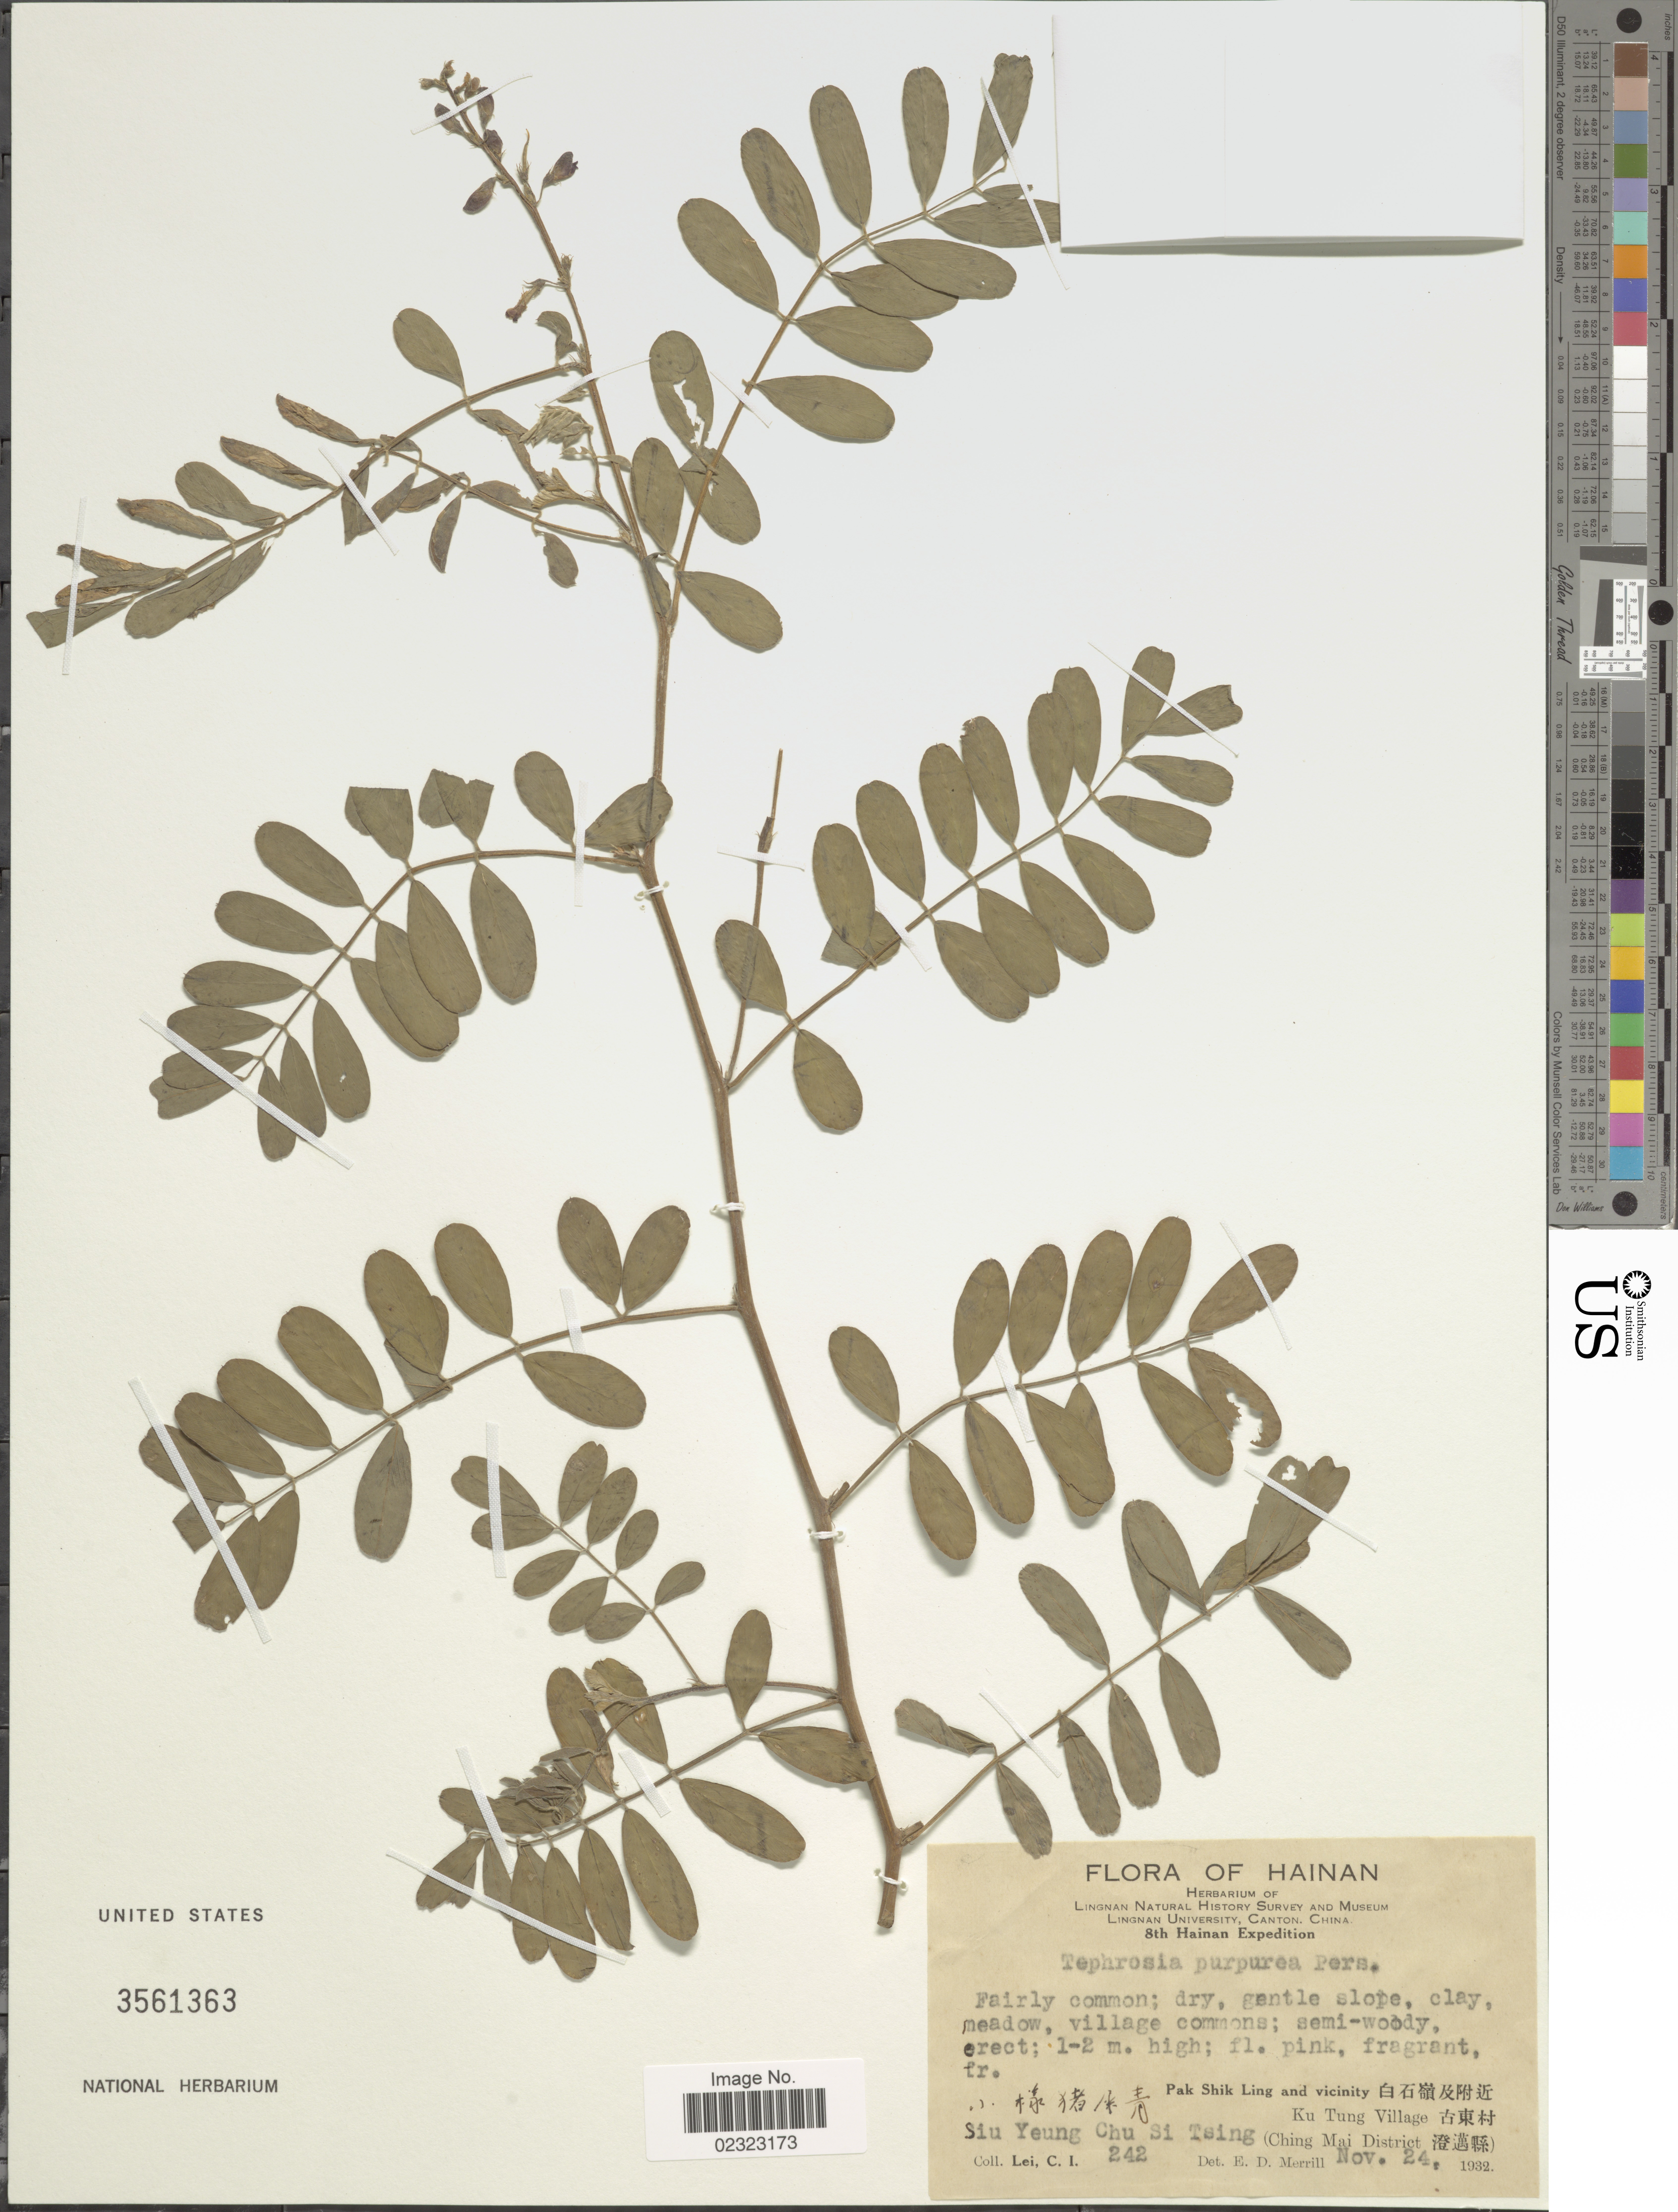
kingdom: Plantae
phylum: Tracheophyta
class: Magnoliopsida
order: Fabales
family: Fabaceae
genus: Tephrosia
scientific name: Tephrosia purpurea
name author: (L.) Pers.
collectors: C. I. Lei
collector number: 242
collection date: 1932-11-24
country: China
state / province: Hainan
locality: Pak Shik Ling and vicinity. Ku Tung Village. Siu Yeung Chu Si Tsing (Ching Mai District)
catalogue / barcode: US 3561363